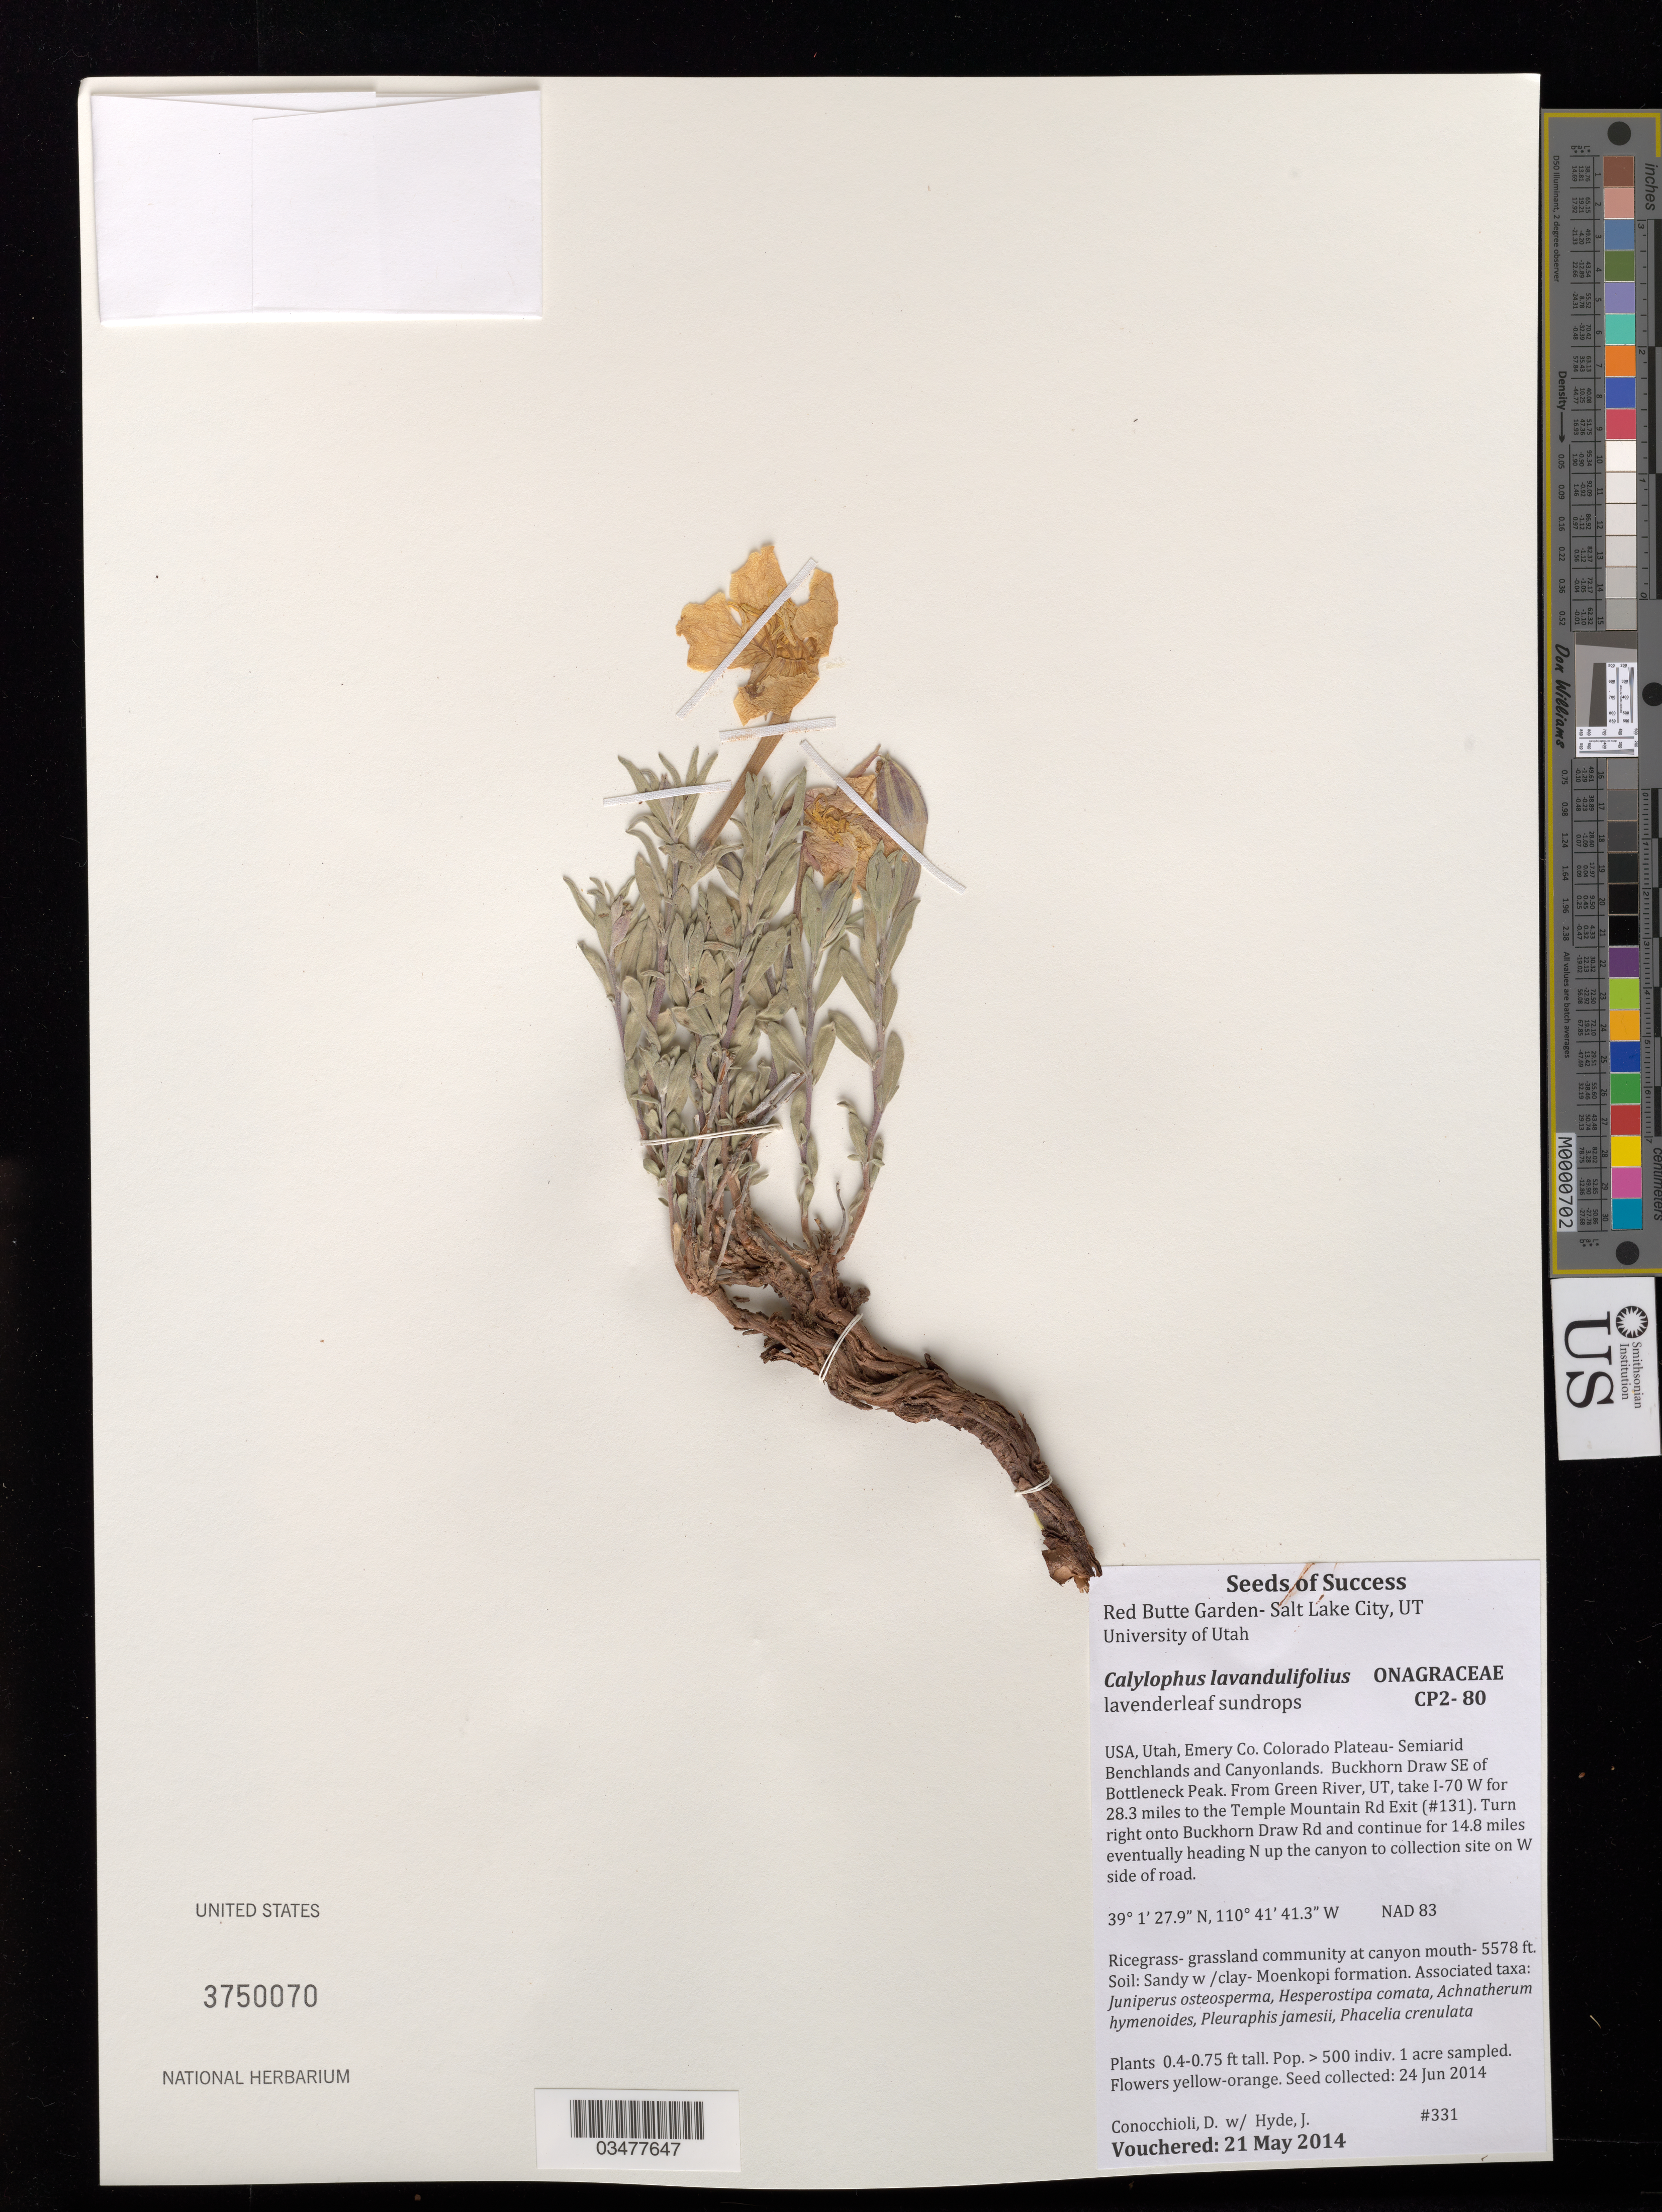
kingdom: Plantae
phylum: Tracheophyta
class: Magnoliopsida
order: Myrtales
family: Onagraceae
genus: Calylophus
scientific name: Calylophus lavandulifolius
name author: (Torr. & A. Gray) P.H. Raven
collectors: D. Conocchioli & C. Cort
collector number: CP2-80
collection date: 2014-06-24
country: United States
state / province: Utah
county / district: Emery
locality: Buckhorn Draw SE of Bottleneck Peak.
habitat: Ricegrass- grassland community at canyon. Soil: Sandy w/clay-Moenkopi formation. With Juniperus osteosperma, Pleuraphis jamesii, Phacelia crenulata, etc.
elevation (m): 1700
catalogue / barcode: US 3750070